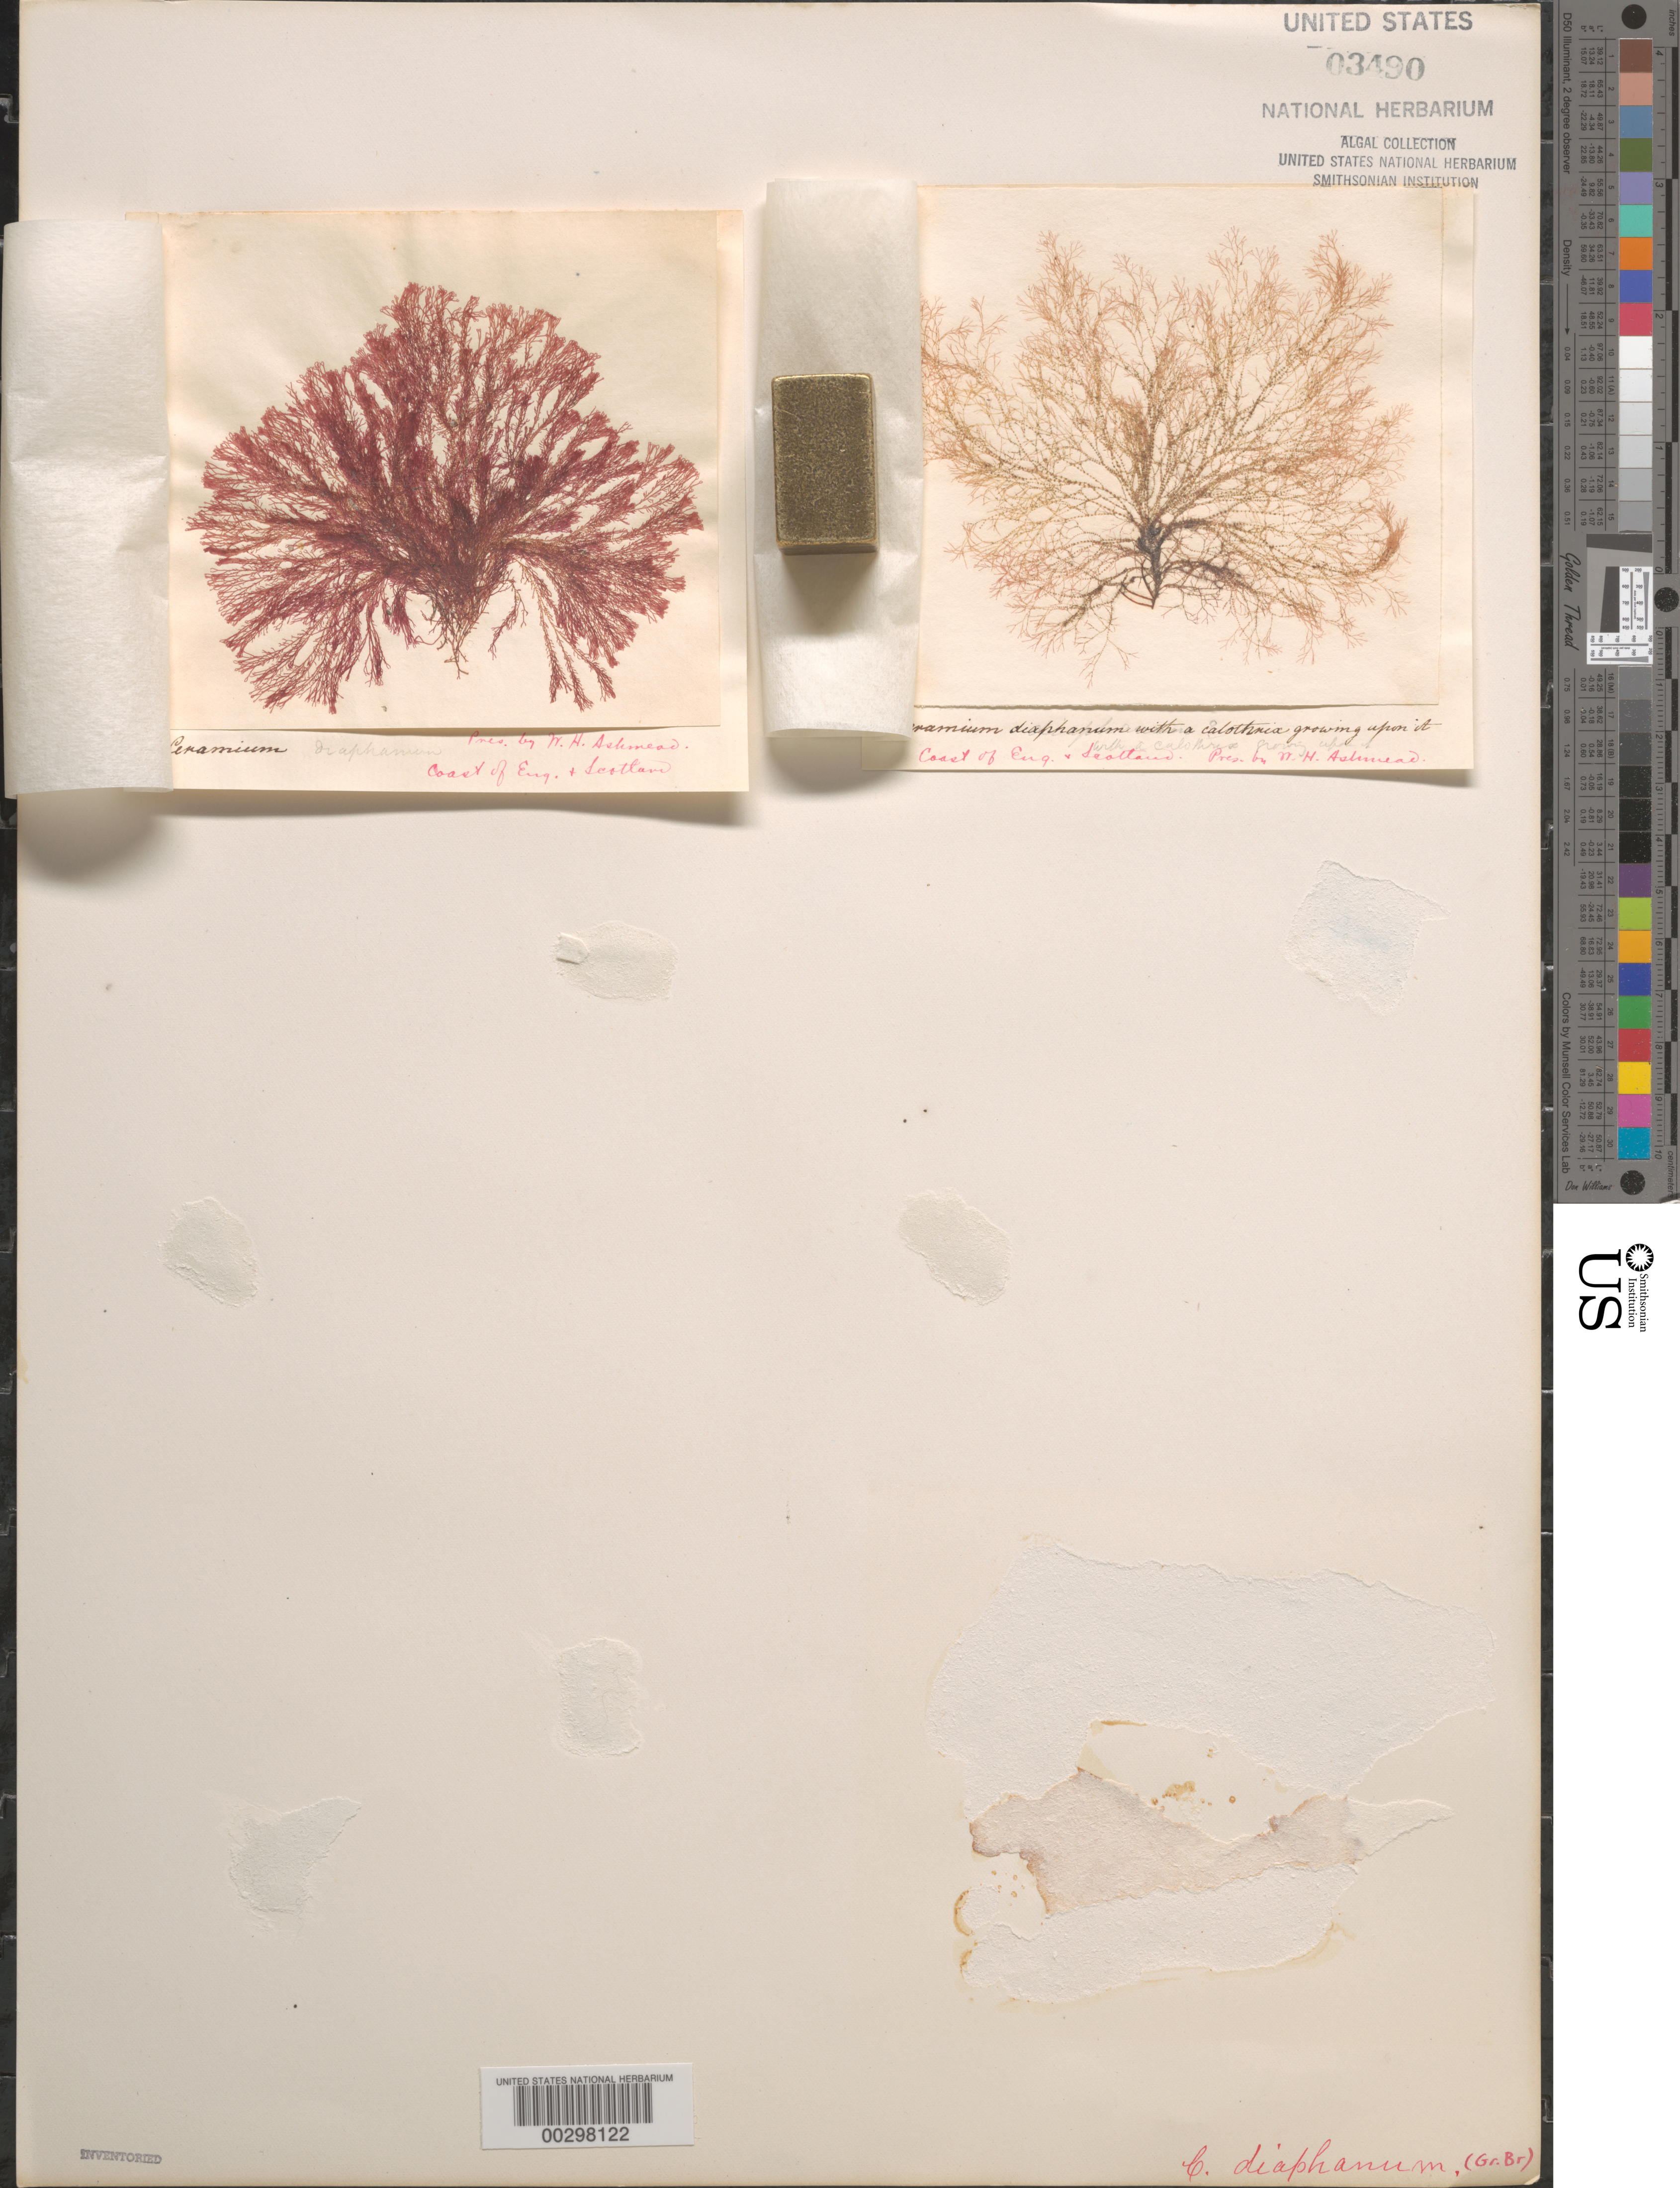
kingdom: Plantae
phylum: Rhodophyta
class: Florideophyceae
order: Ceramiales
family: Ceramiaceae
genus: Ceramium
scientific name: Ceramium diaphanum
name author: (Lightf.) Roth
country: United Kingdom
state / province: England / Scotland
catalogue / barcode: US 3490